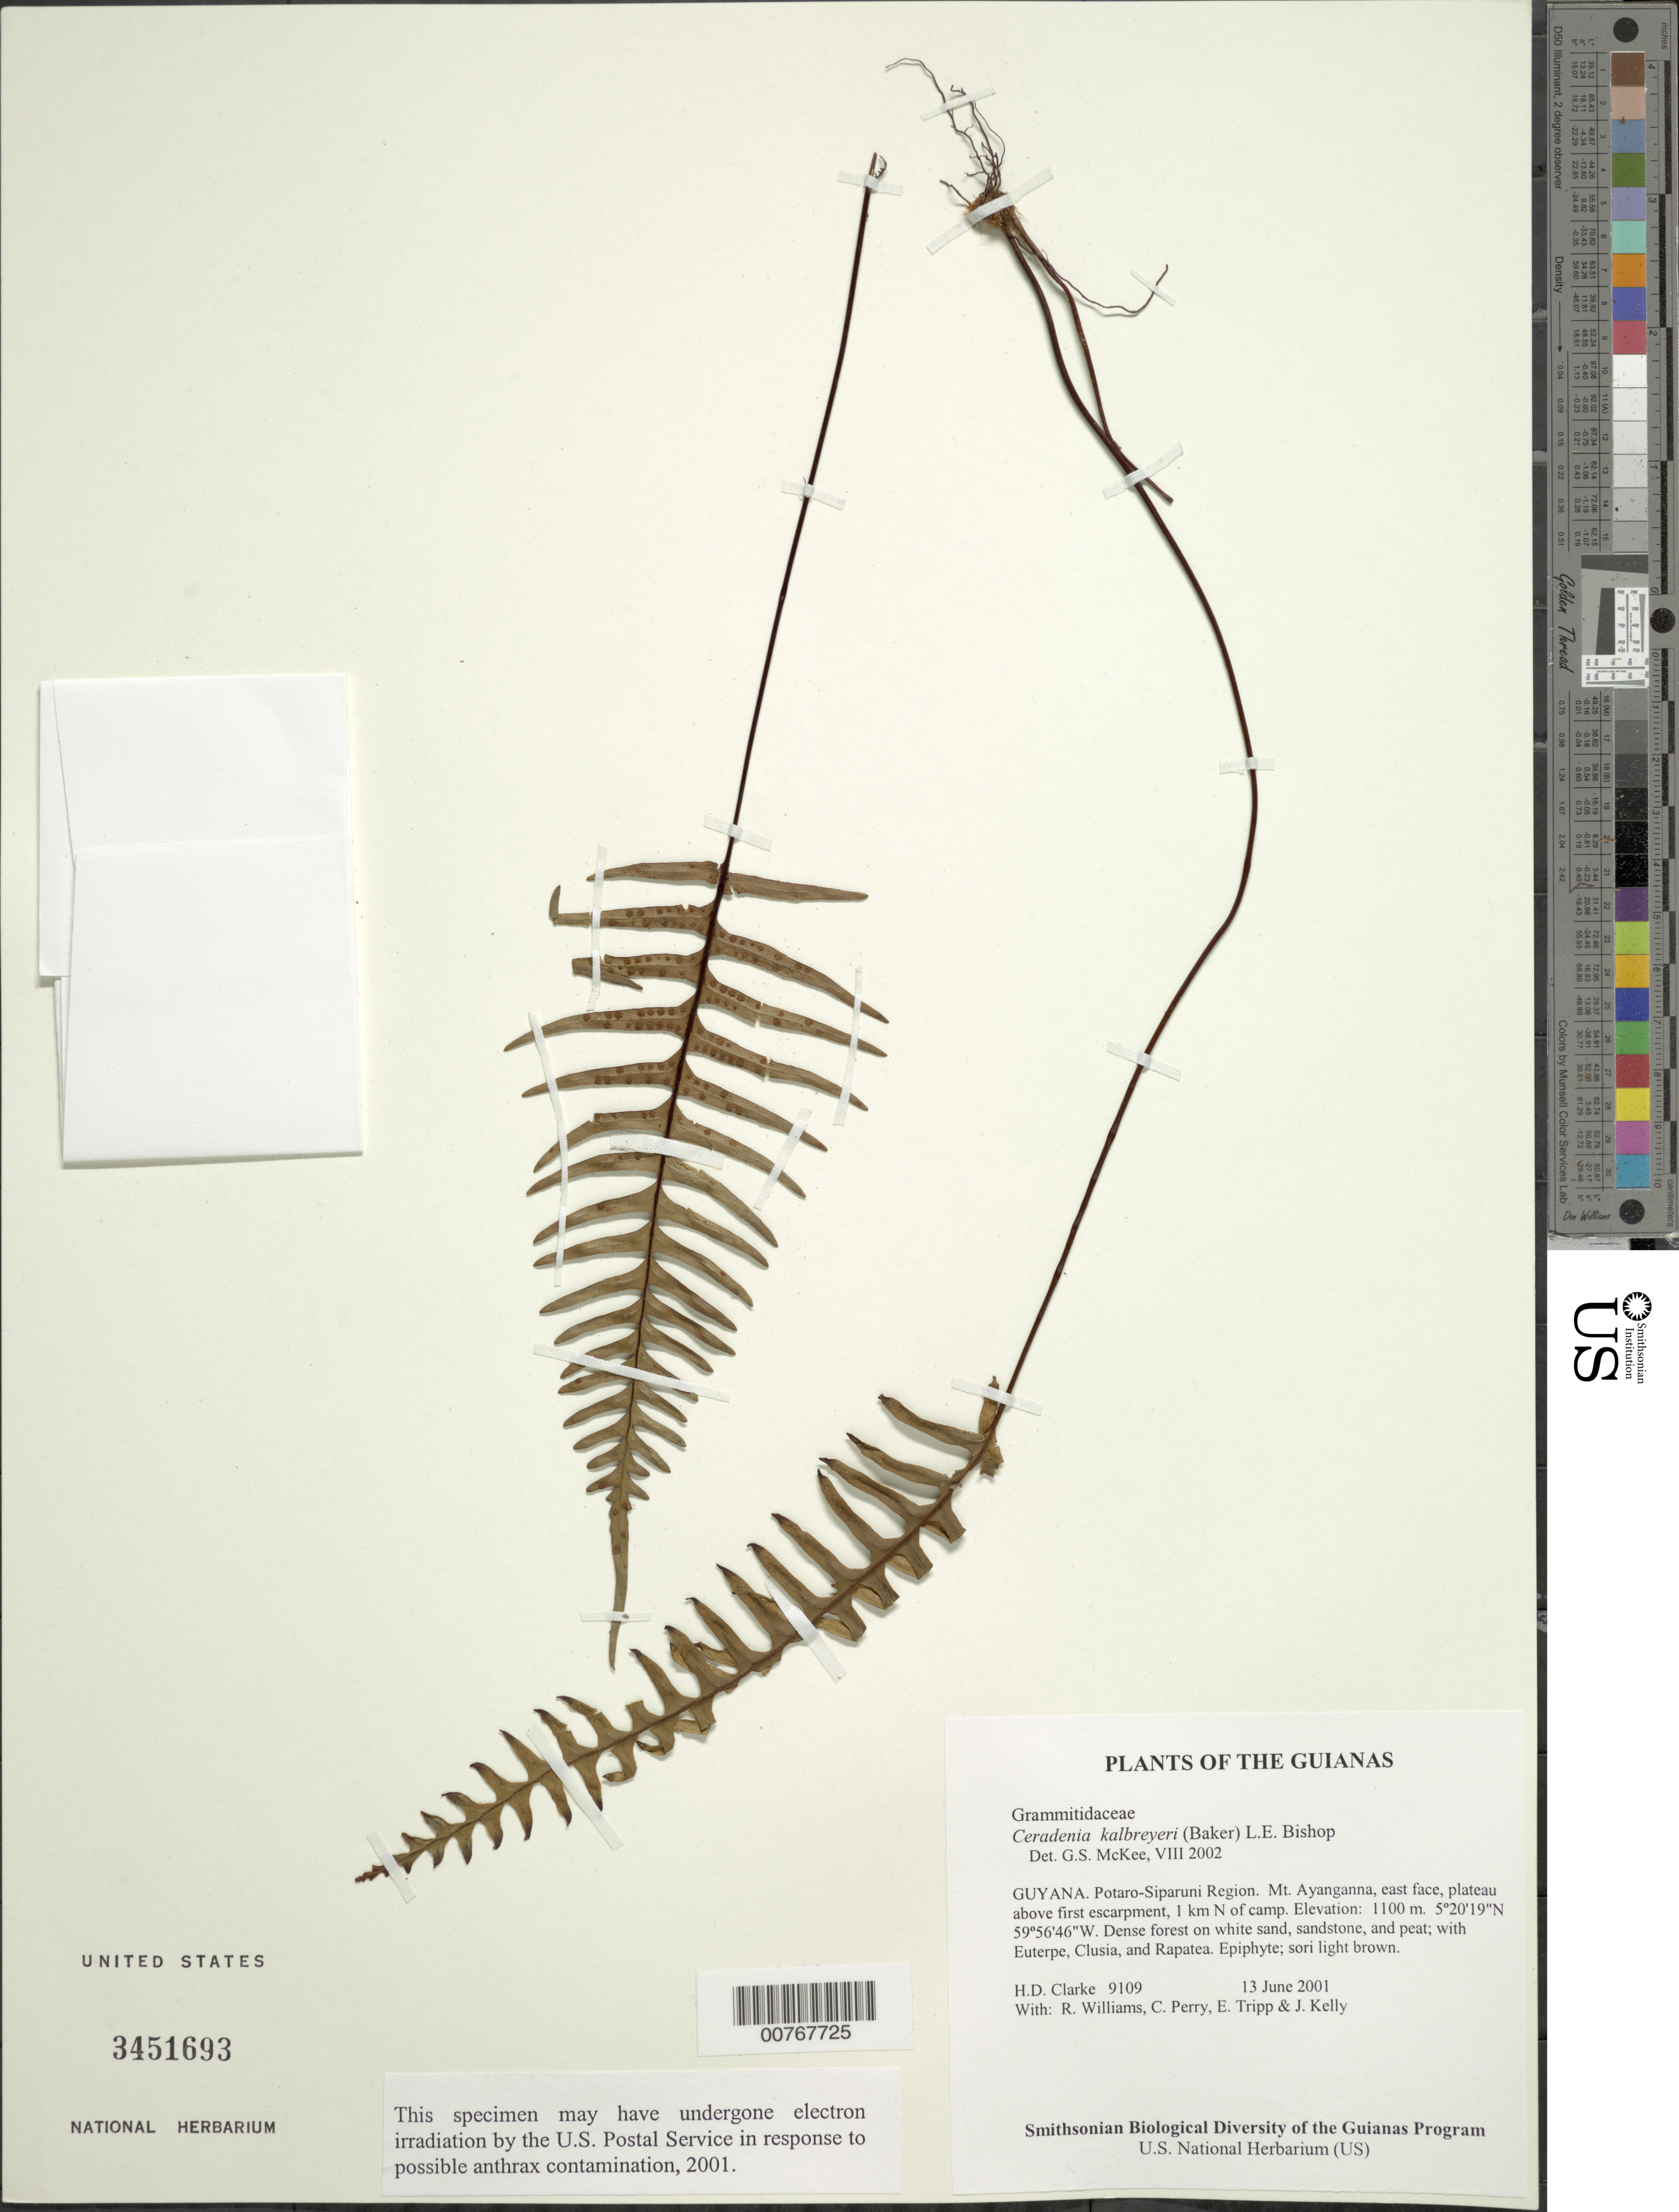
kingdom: Plantae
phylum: Tracheophyta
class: Polypodiopsida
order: Polypodiales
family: Polypodiaceae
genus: Ceradenia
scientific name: Ceradenia kalbreyeri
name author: (Baker) L.E. Bishop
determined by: McKee, G. S., (US), NMNH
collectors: H. D. Clarke, R. Williams, C. Perry, E. Tripp & J. Kelly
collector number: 9109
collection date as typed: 13 June 2001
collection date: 2001-06-13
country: Guyana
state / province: Potaro-Siparuni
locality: Mt. Ayanganna, east face, plateau above first escarpment, 1 km N of camp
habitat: Dense forest on white sand, sandstone, and peat; with Euterpe, Clusia, and Rapatea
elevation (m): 1100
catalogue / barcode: US 3451693